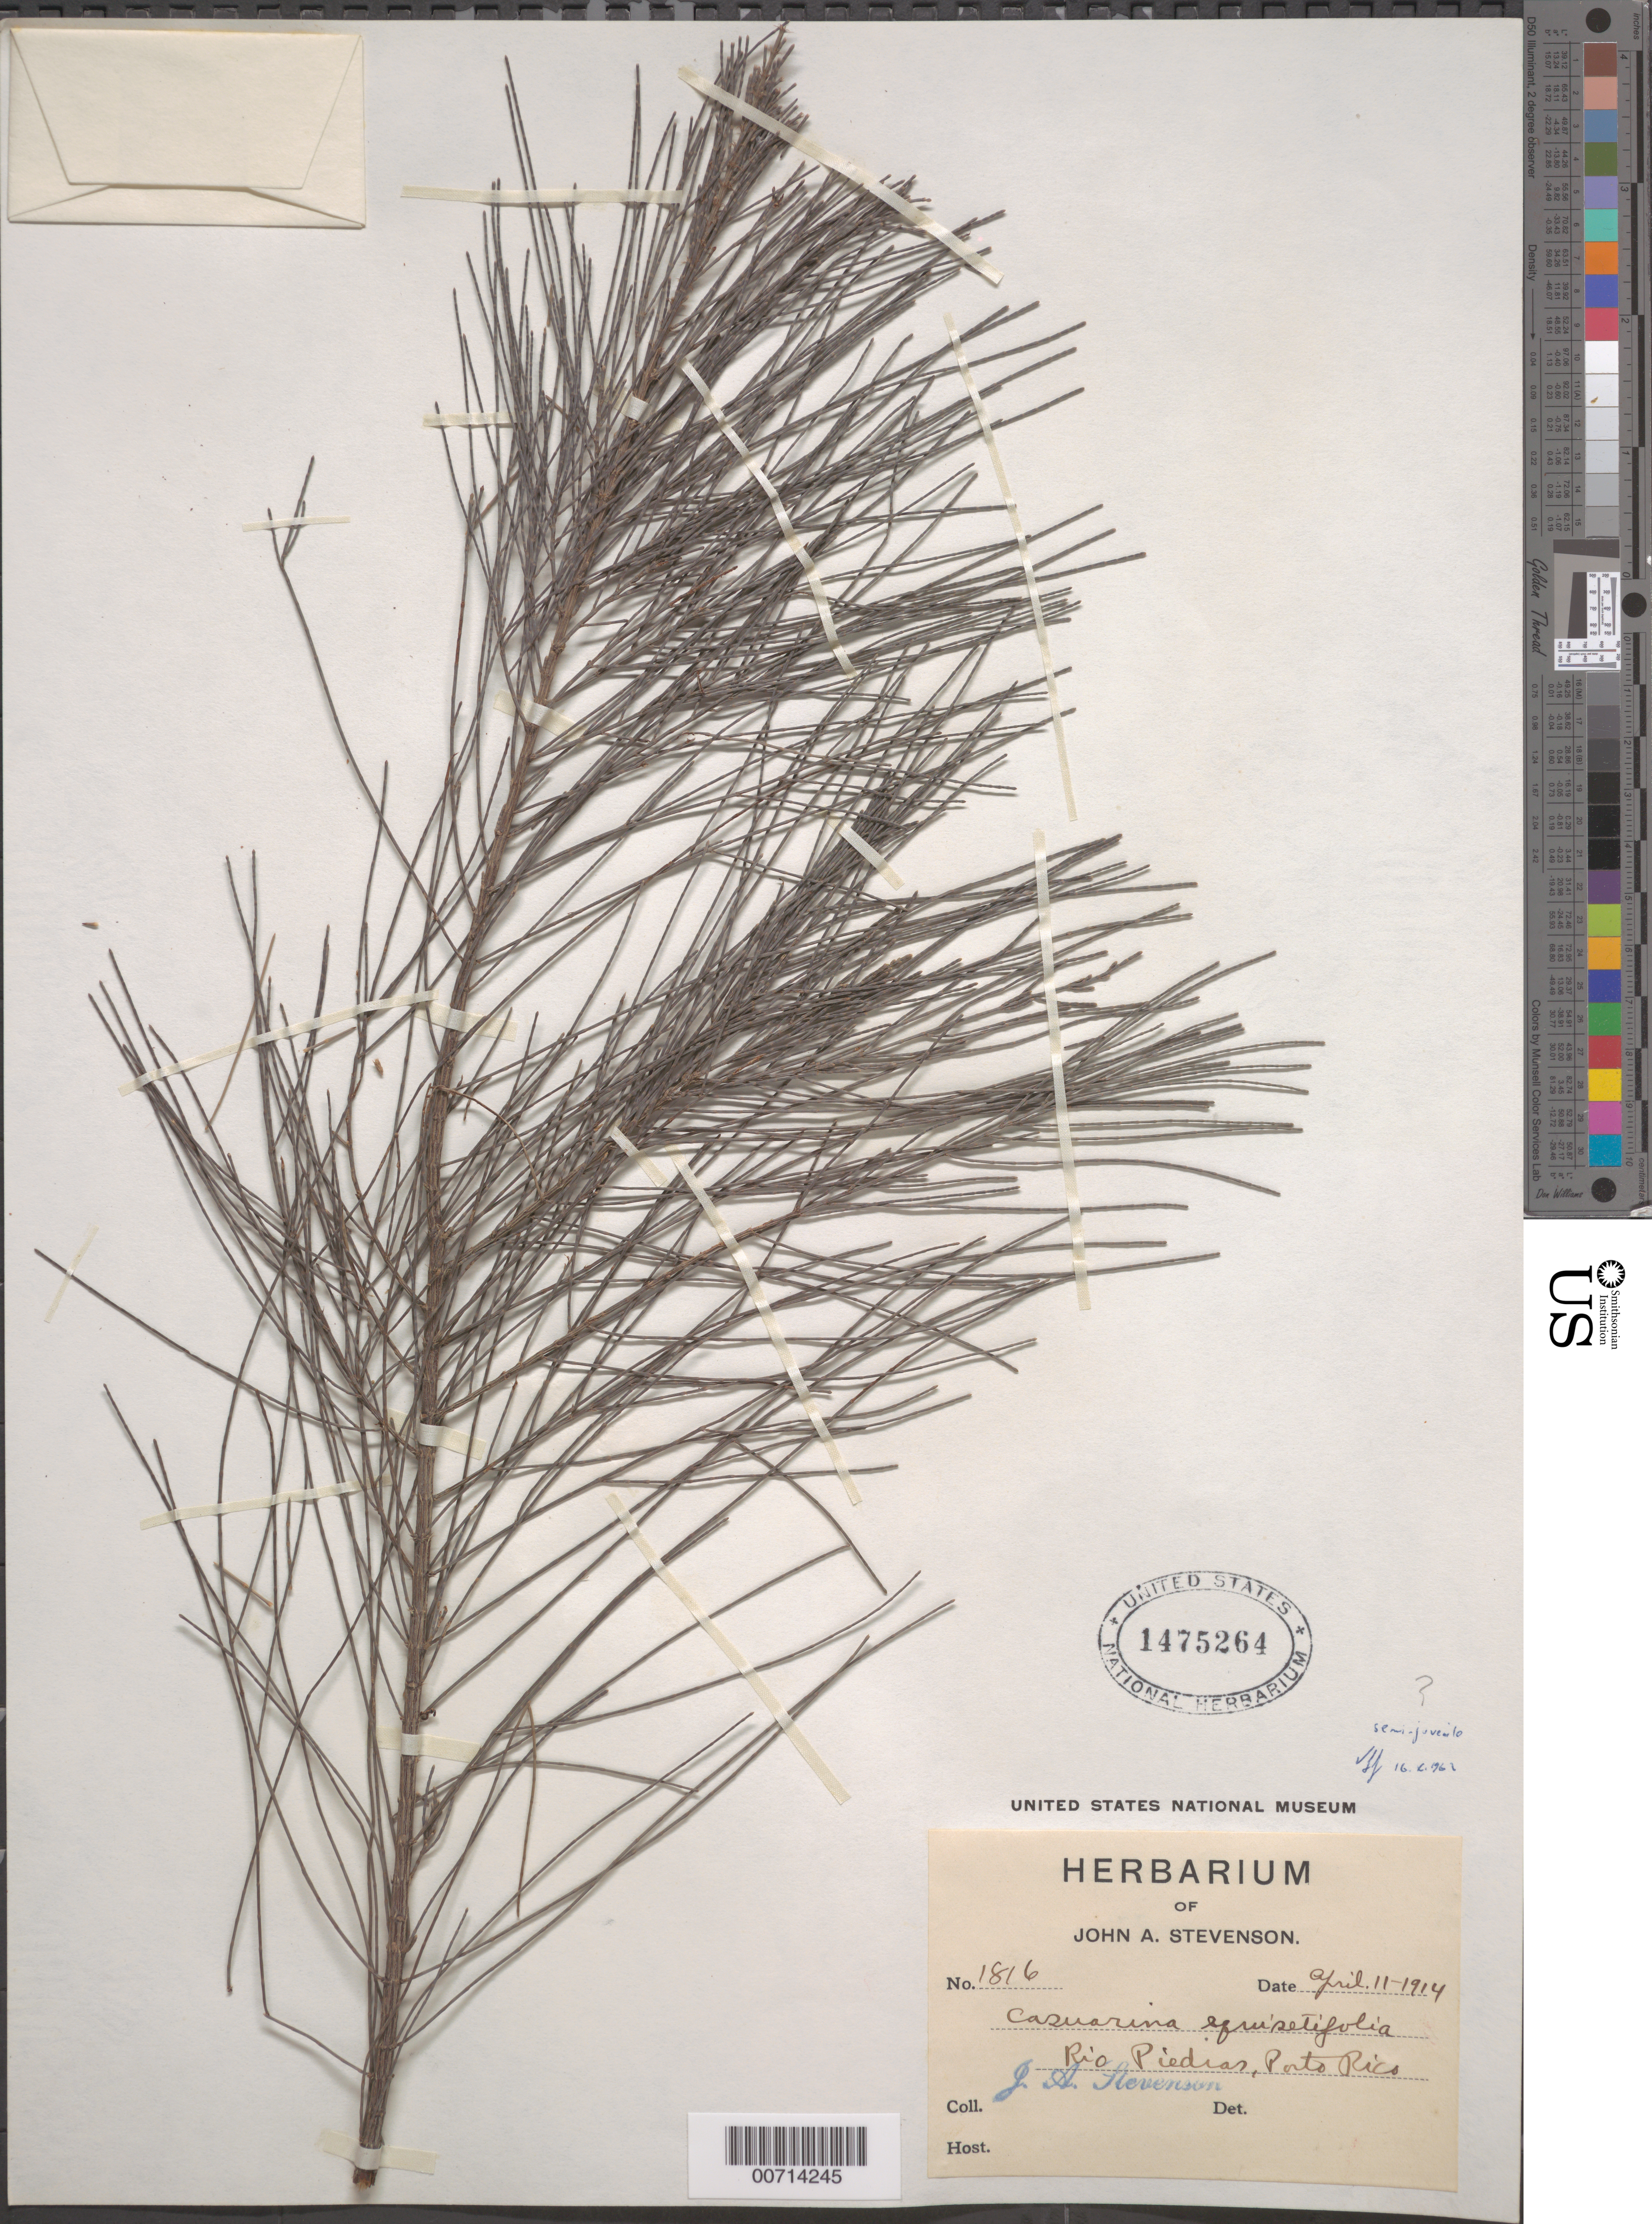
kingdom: Plantae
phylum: Tracheophyta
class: Magnoliopsida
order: Fagales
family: Casuarinaceae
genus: Casuarina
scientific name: Casuarina equisetifolia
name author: L.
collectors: J. Stevenson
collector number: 1816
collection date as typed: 11 Apr 1914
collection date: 1914-04-11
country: Puerto Rico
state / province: San Juan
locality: Rio Piedras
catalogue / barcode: US 1475264